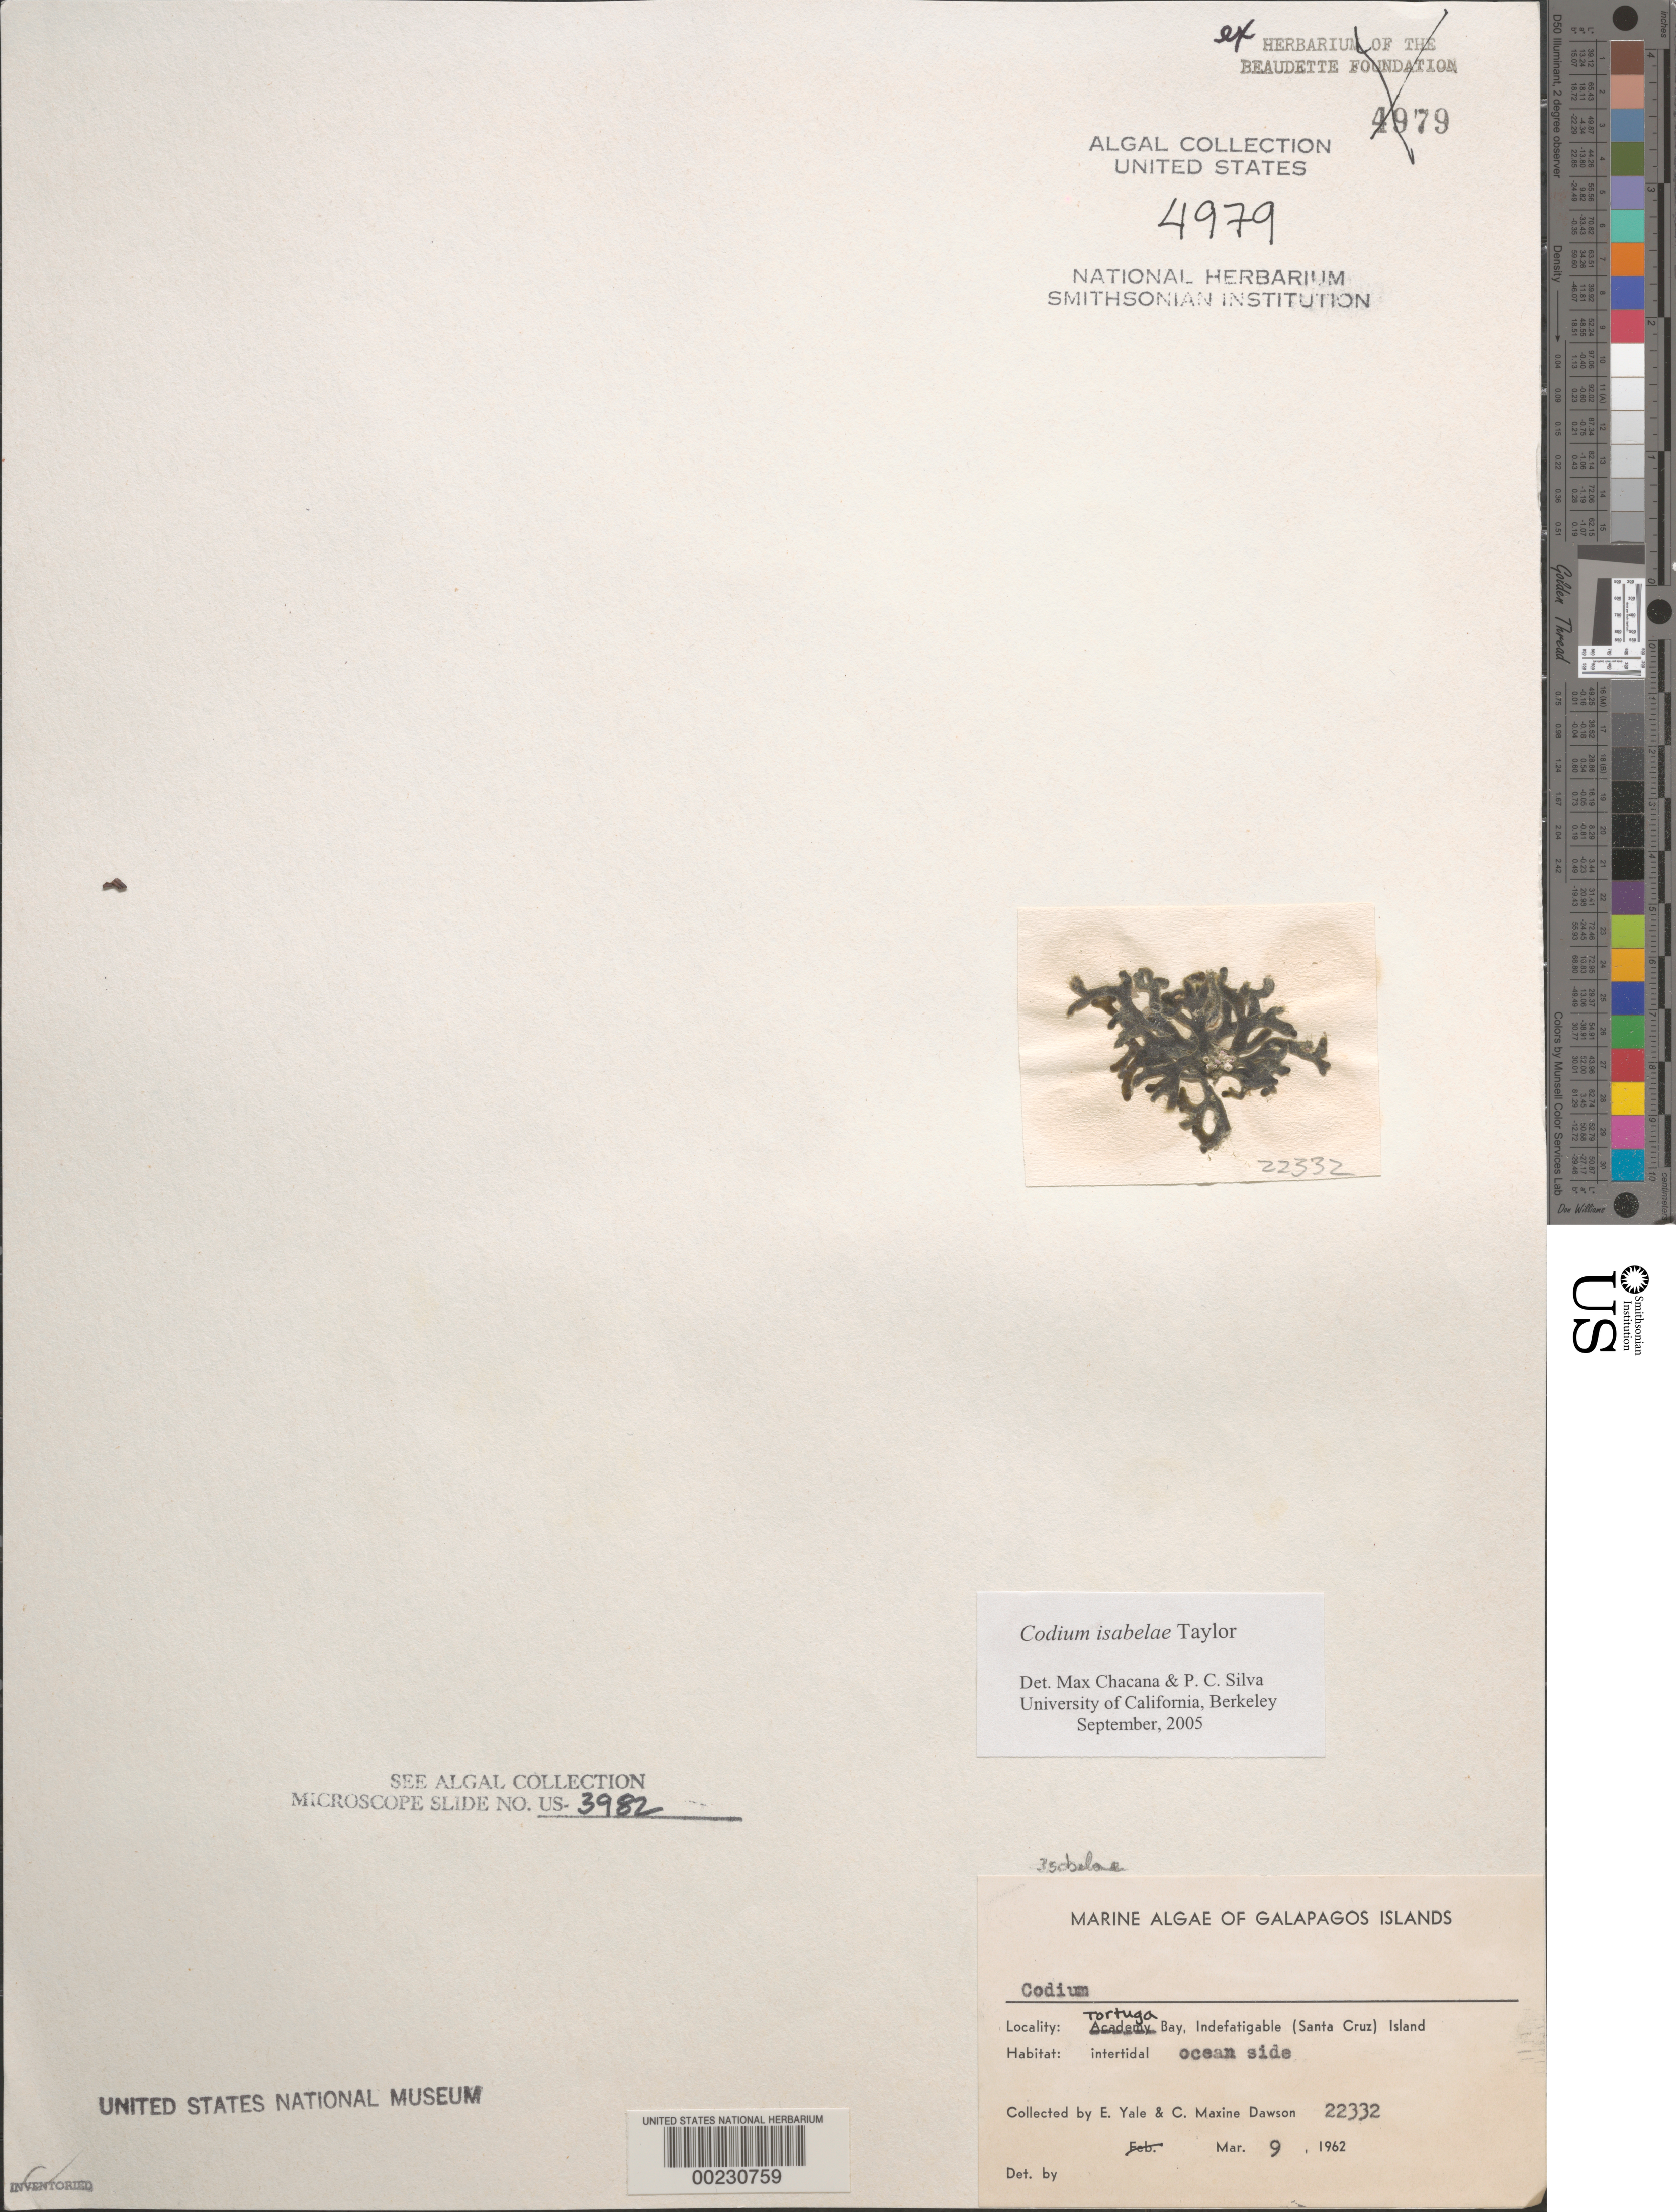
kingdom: Plantae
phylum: Chlorophyta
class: Ulvophyceae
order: Bryopsidales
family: Codiaceae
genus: Codium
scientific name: Codium isabelae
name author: W.R. Taylor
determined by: Chacana, M. E.; Silva, P. C.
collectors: E. Y. Dawson & C. M. Dawson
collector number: EYD 22332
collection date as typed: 09 Mar 1962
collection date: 1962-03-09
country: Ecuador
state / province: Colón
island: Santa Cruz [Indefatigable, Chaves]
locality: Tortuga Bay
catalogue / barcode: US 4979